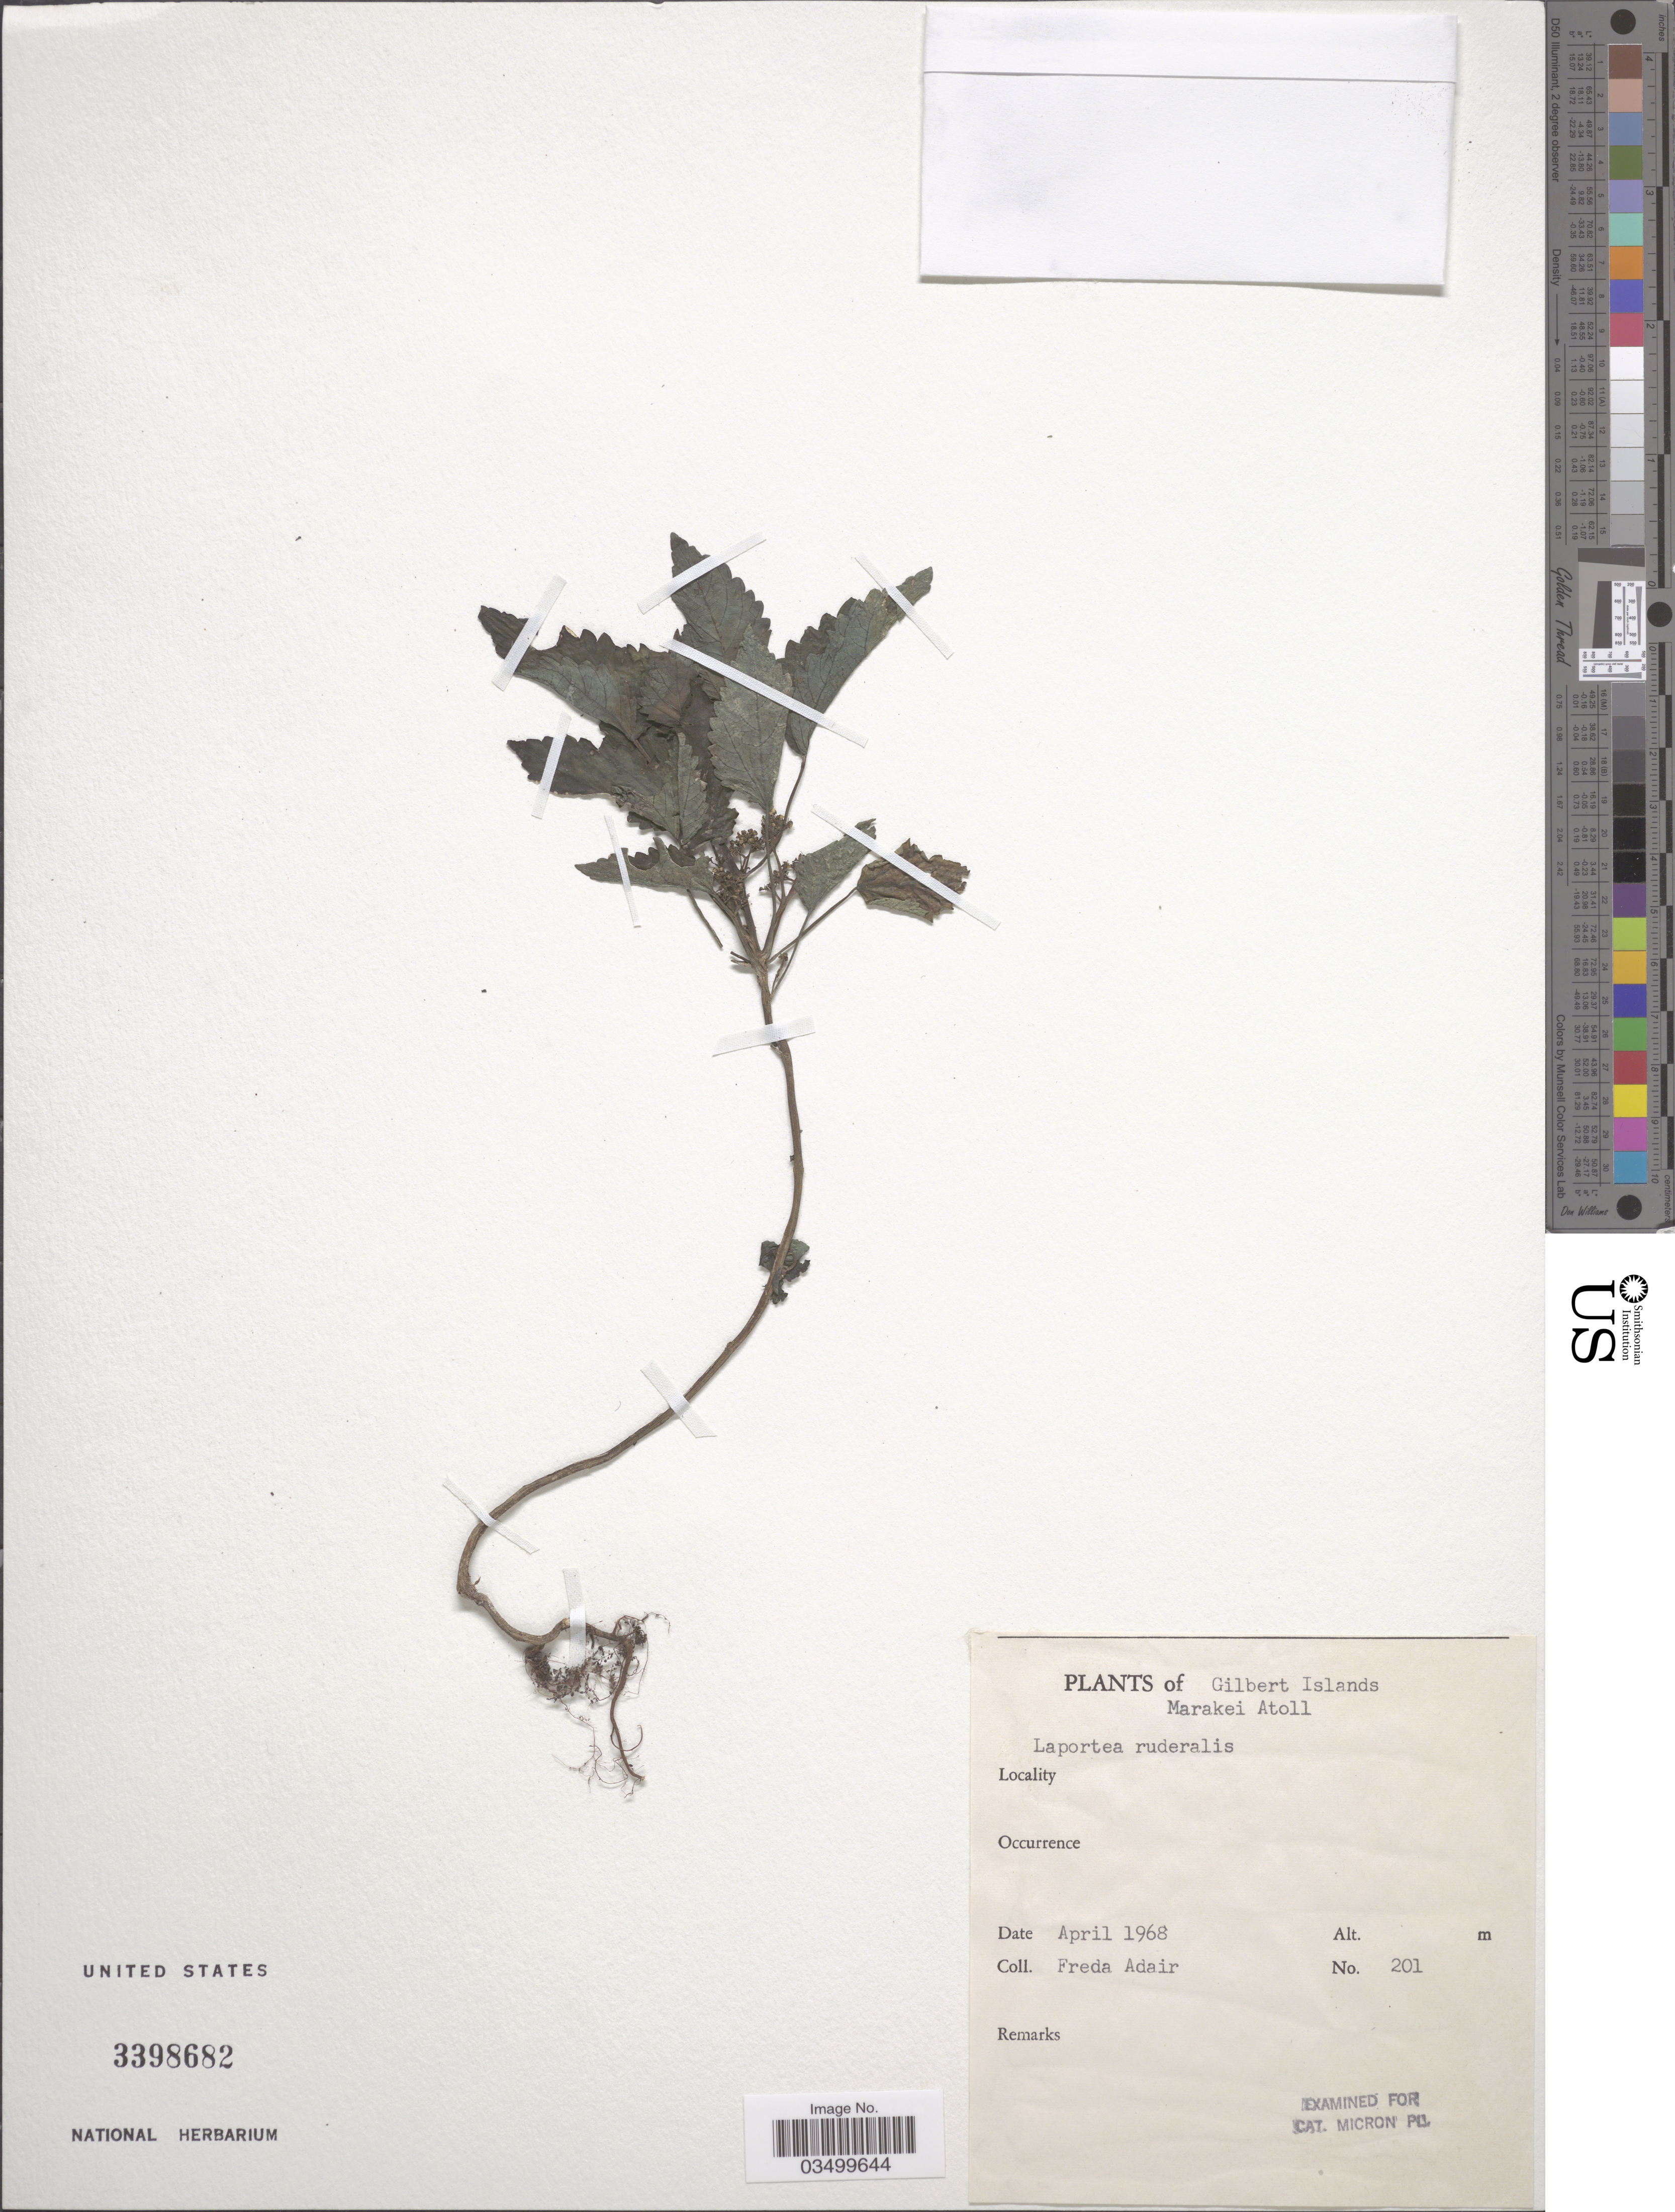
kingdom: Plantae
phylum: Tracheophyta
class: Magnoliopsida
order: Rosales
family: Urticaceae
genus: Laportea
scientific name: Laportea ruderalis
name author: (G. Forst.) Chew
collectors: F. Adair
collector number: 201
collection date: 1968-04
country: Kiribati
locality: Gilbert Islands. Marakei Atoll.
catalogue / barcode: US 3398682